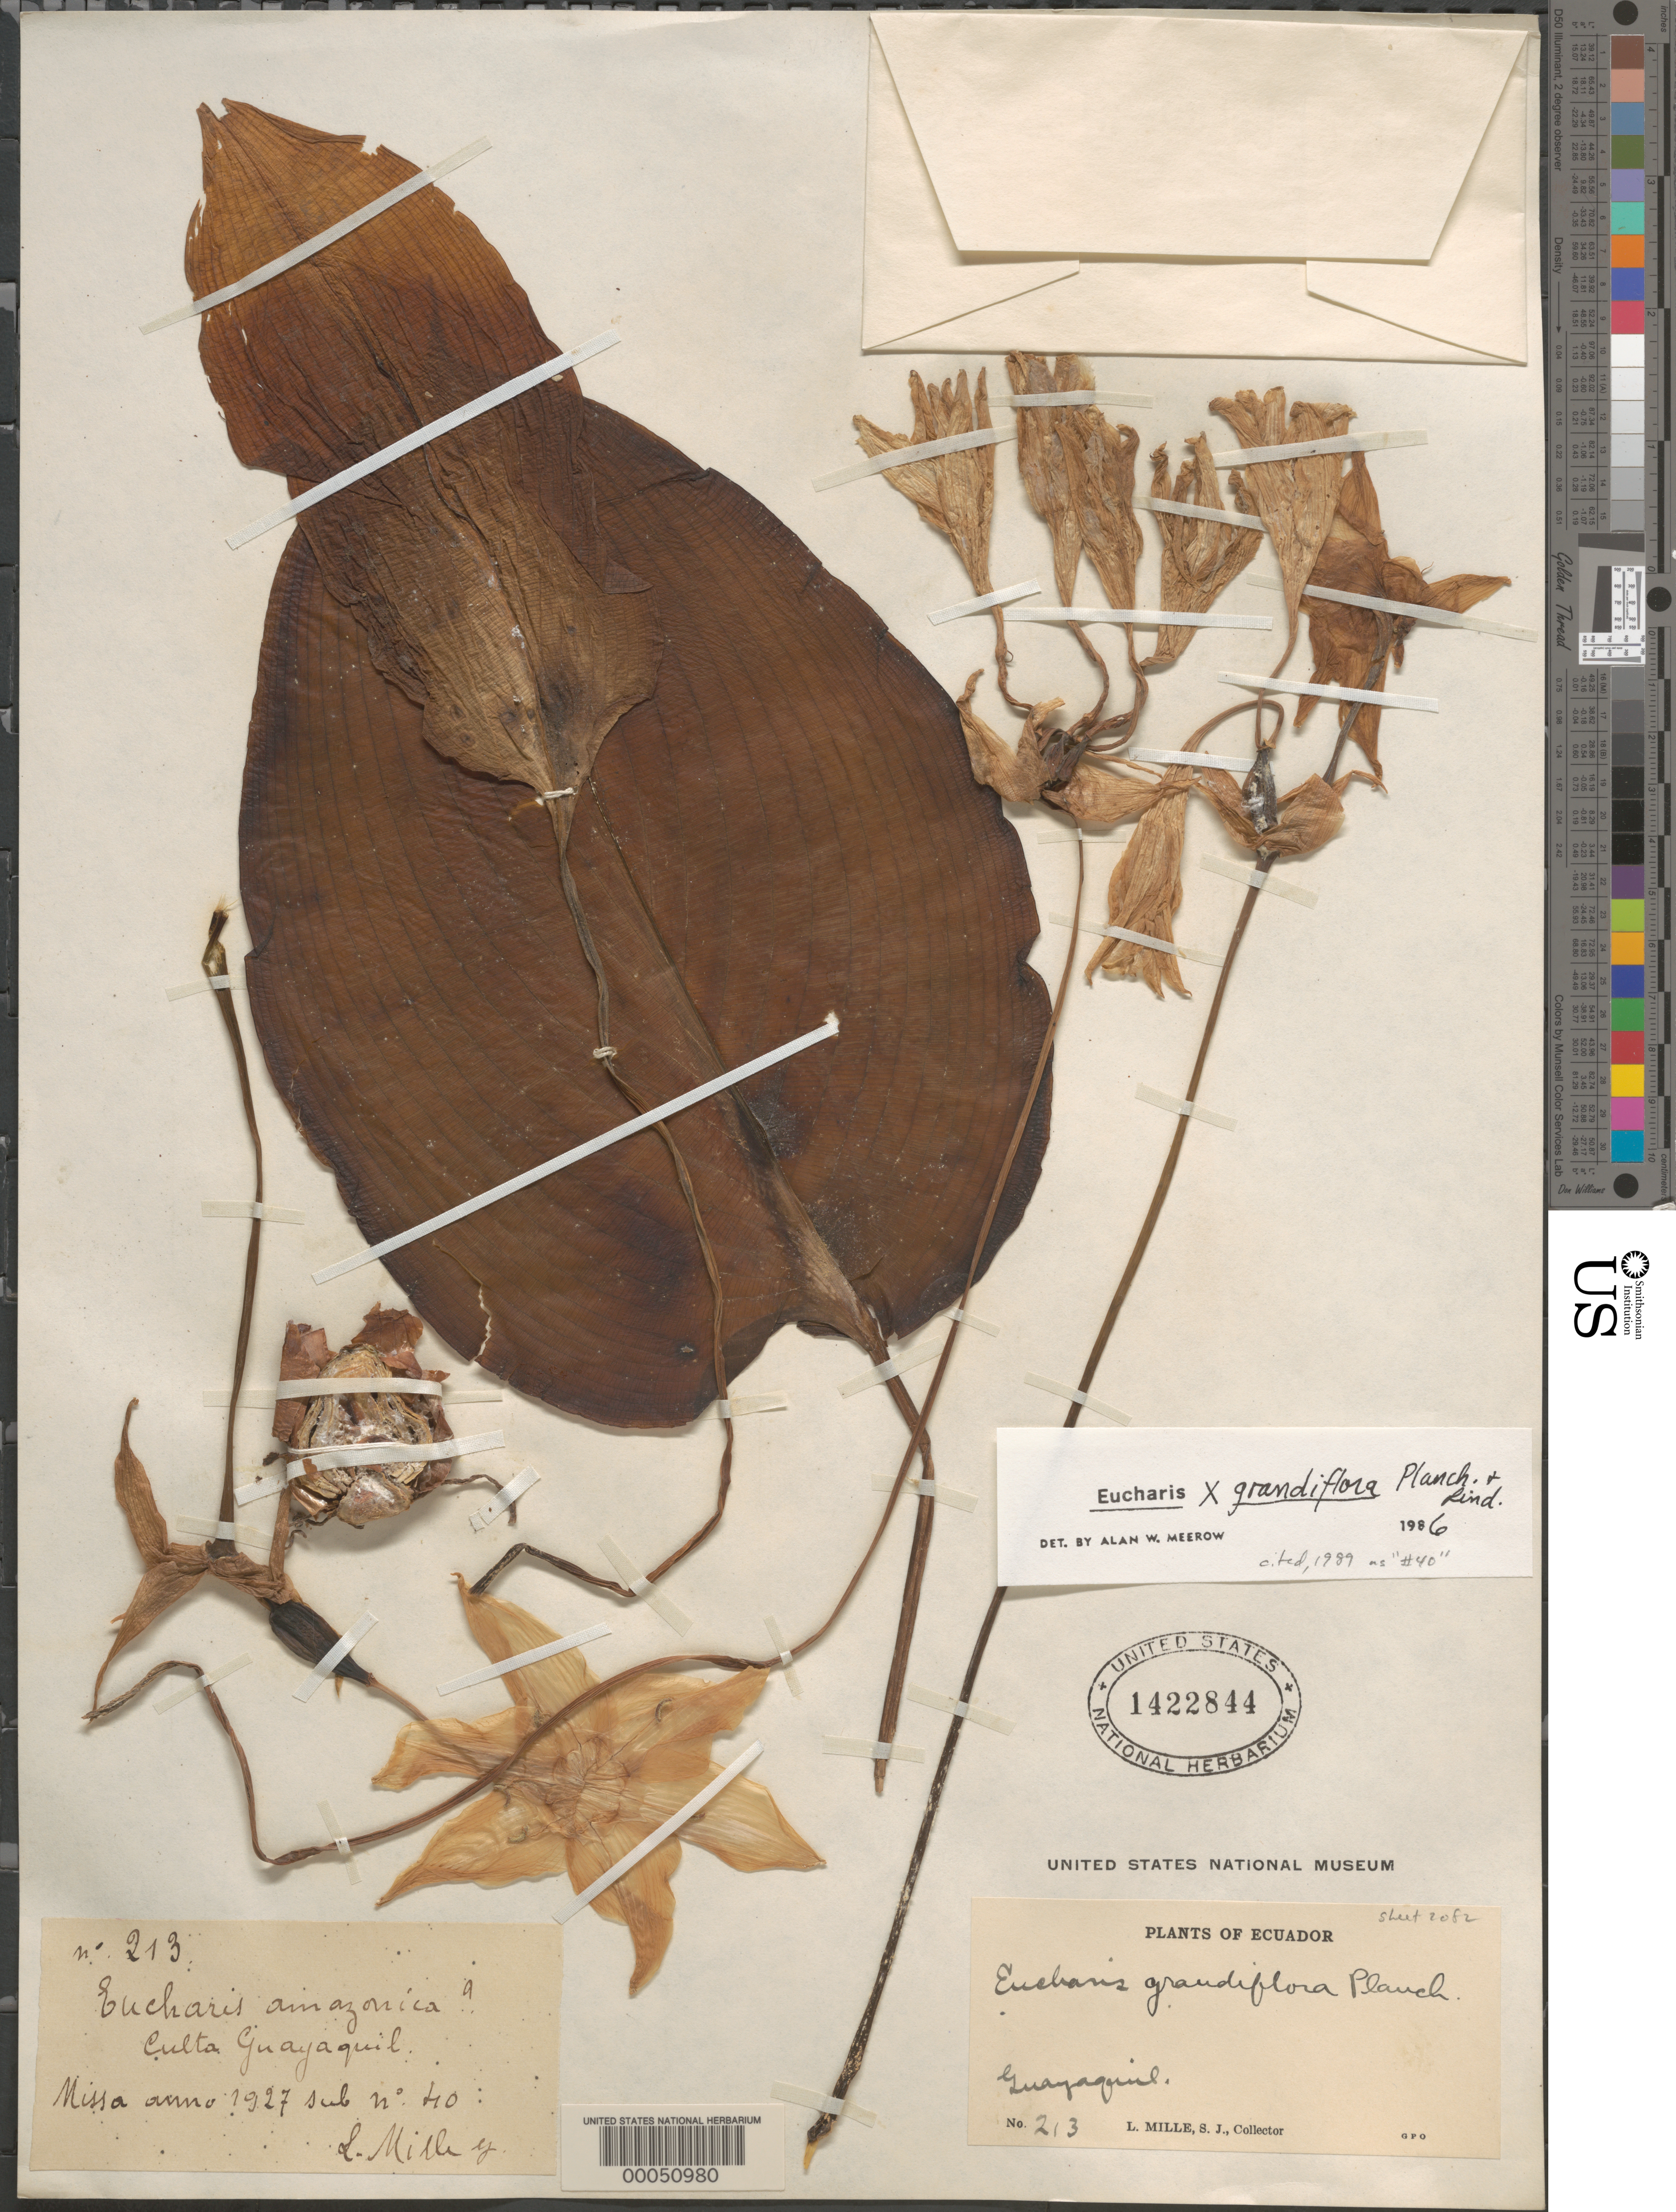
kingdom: Plantae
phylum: Tracheophyta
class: Liliopsida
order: Asparagales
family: Amaryllidaceae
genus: Eucharis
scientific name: Eucharis grandiflora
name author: Planch. & B.L. Linden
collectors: L. Mille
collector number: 213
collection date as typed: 1927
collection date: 1927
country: Ecuador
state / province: Guayas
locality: Guayaquil, Haciendo Bonchna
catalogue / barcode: US 1422844